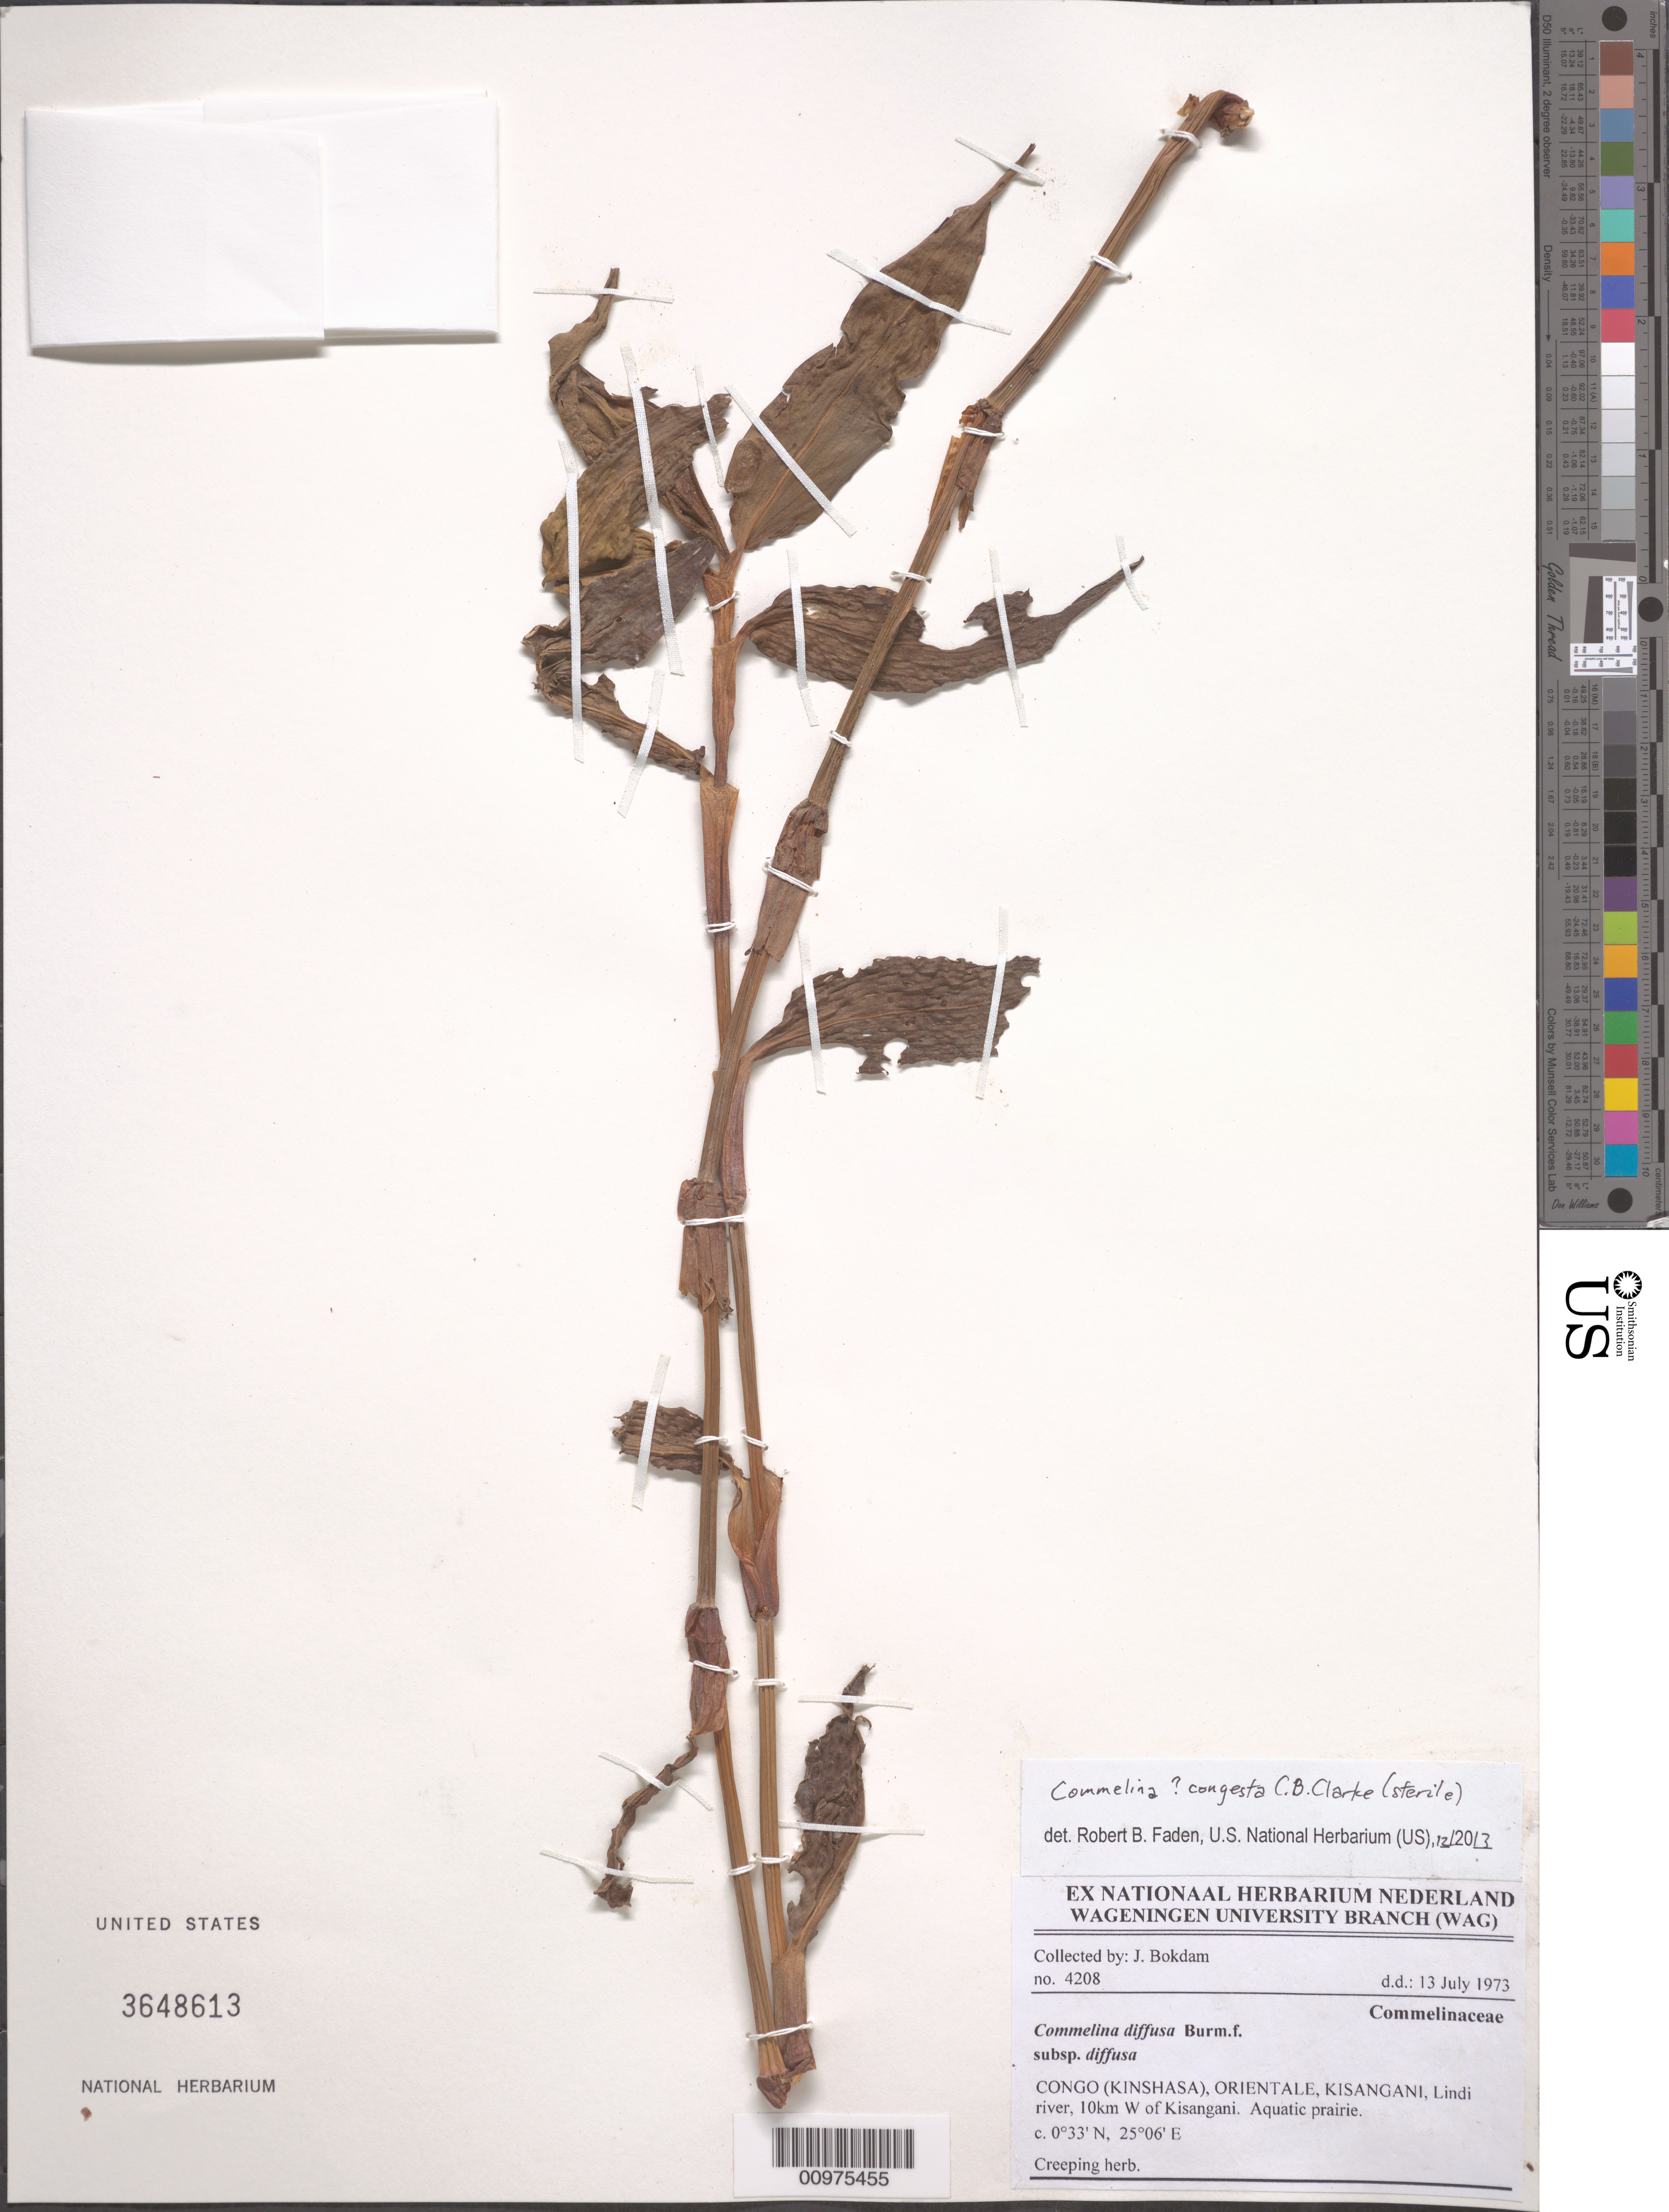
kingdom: Plantae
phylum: Tracheophyta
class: Liliopsida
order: Commelinales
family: Commelinaceae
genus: Commelina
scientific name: Commelina congesta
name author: C.B. Clarke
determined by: Faden, Robert B., (US), Smithsonian Institution - National Museum of Natural History (UNITED STATES)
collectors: J. Bokdam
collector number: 4208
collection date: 1973-07-13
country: Congo, Democratic Republic of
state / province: Tshopo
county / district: Kisangani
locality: Kinshasa. Lindi river, 10 km W of Kisangani.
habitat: Aquatic prairie.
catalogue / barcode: US 3648613